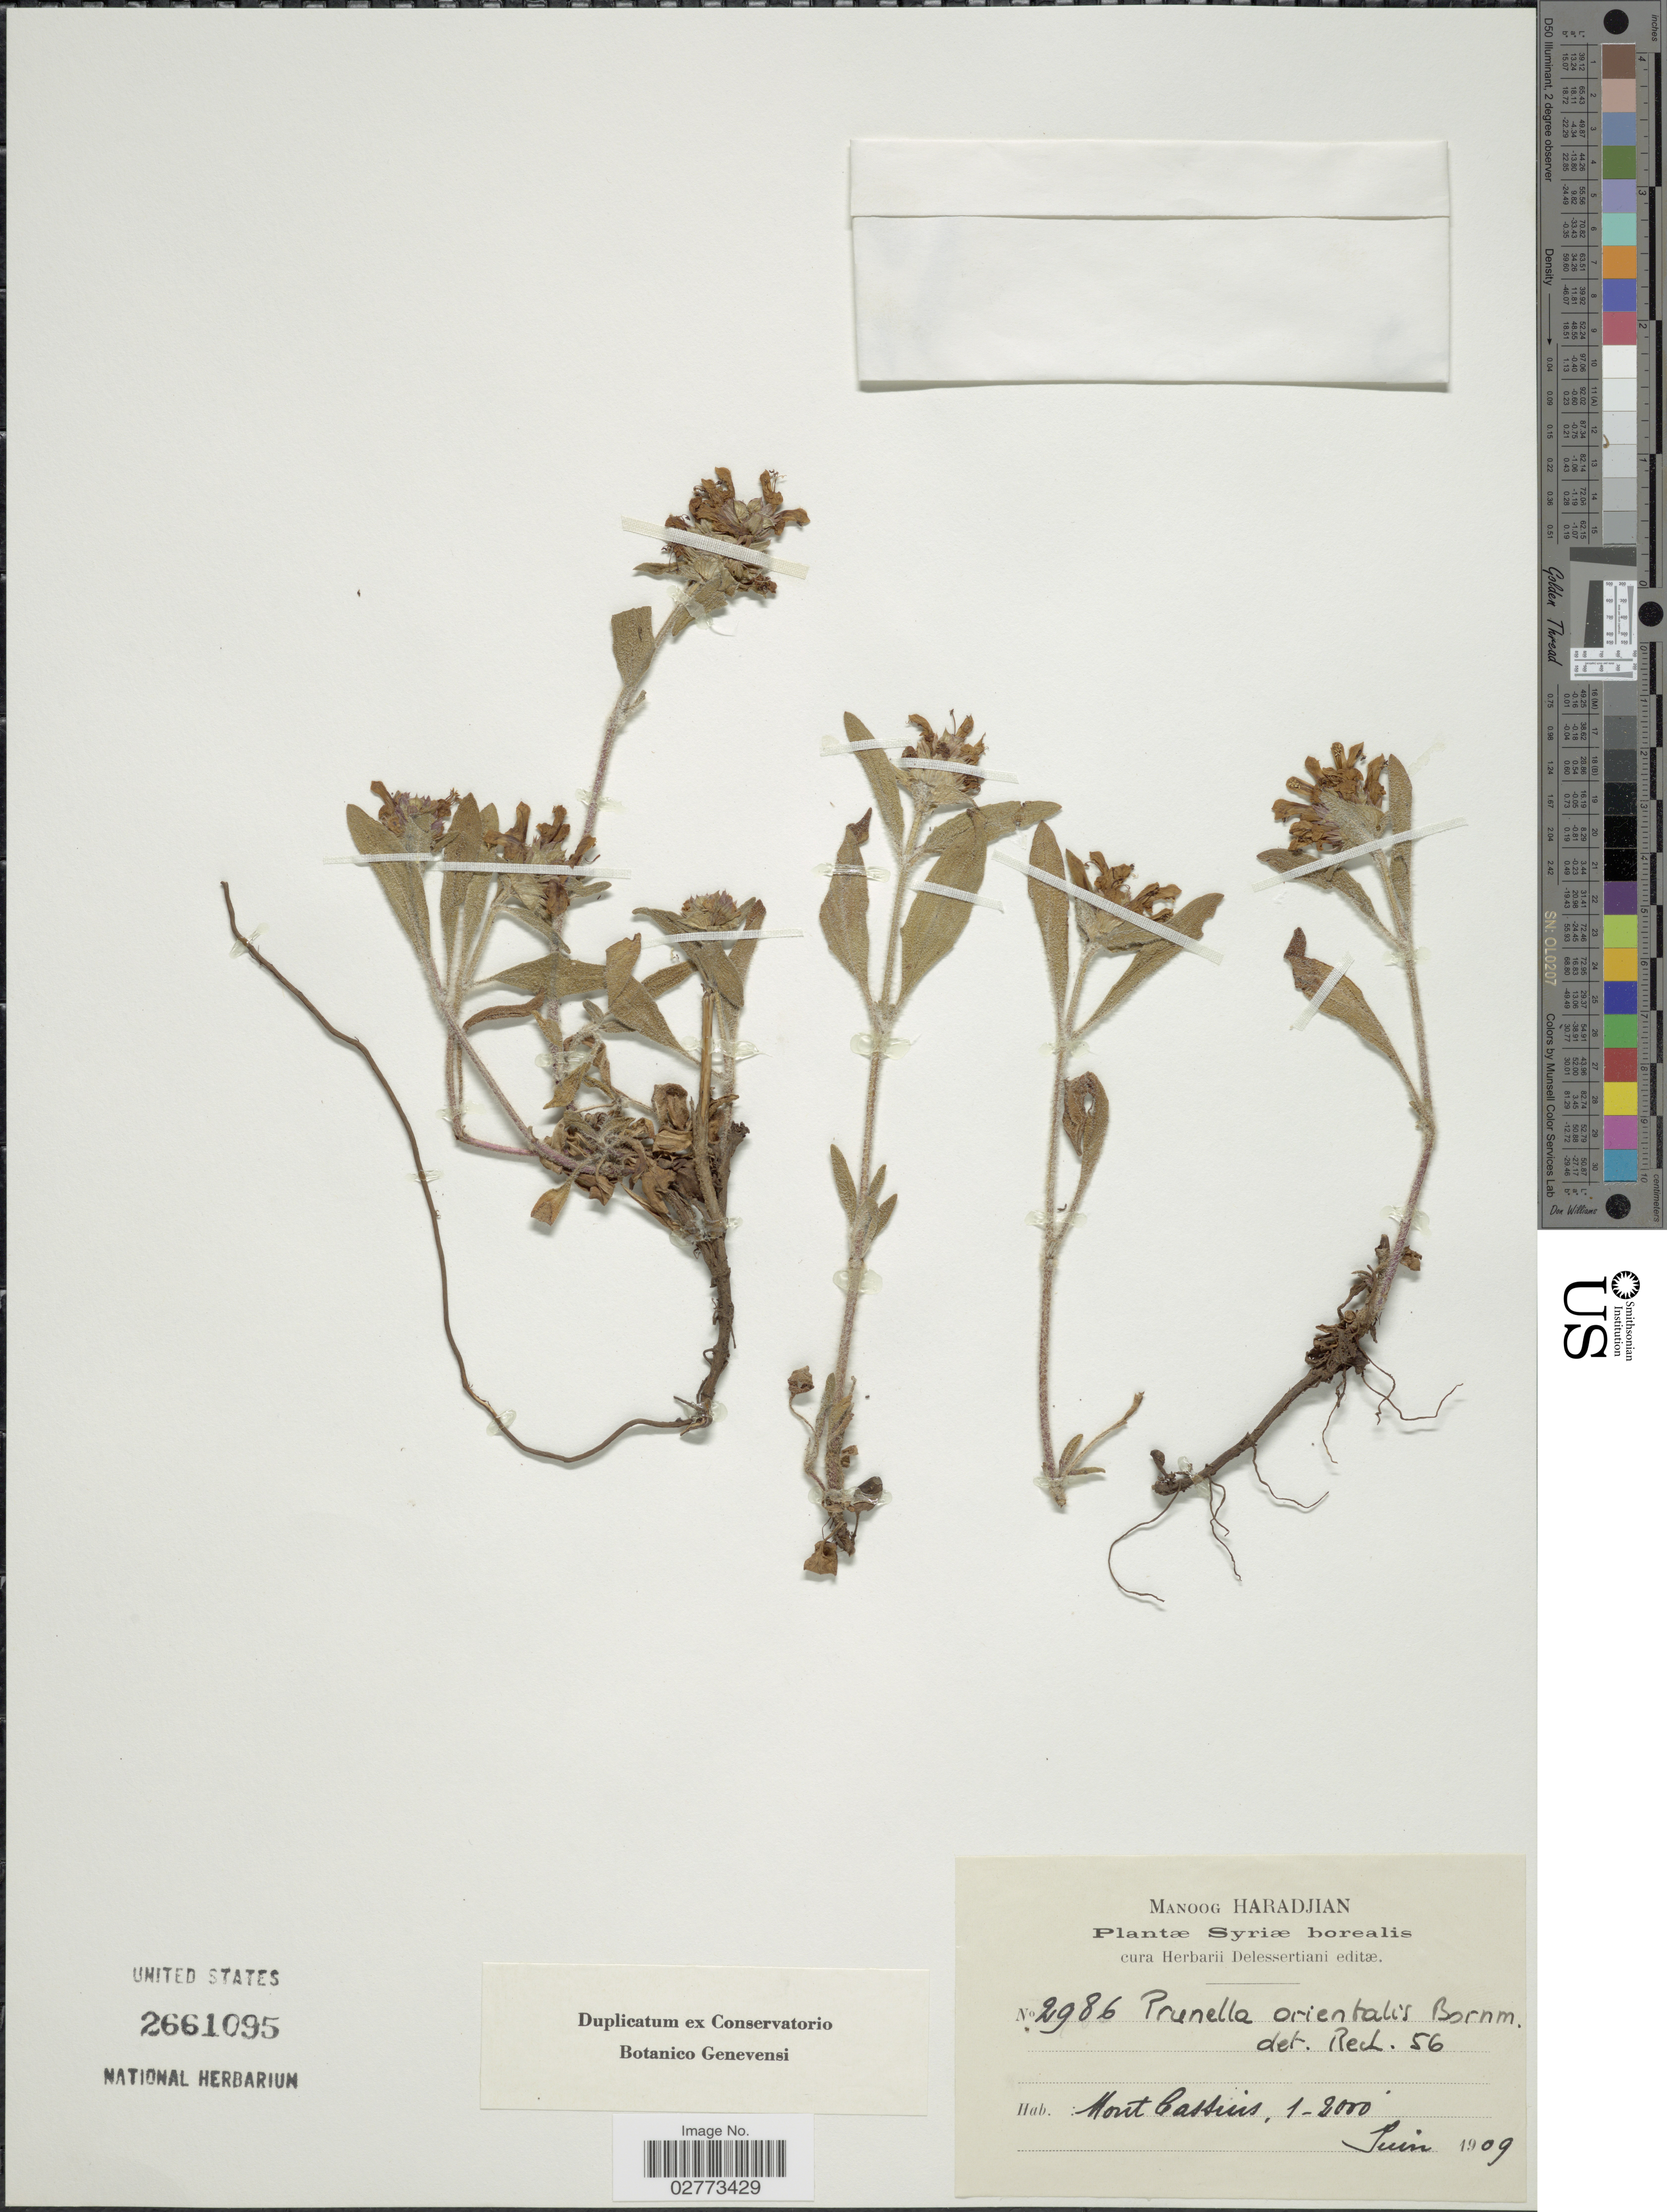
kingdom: Plantae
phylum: Tracheophyta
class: Magnoliopsida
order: Lamiales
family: Lamiaceae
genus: Prunella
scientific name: Prunella orientalis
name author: Bornm.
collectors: M. Haradjian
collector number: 2986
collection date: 1909-06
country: Syria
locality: Syriæ borealis. Mont Cassius.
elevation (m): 305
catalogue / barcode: US 2661095